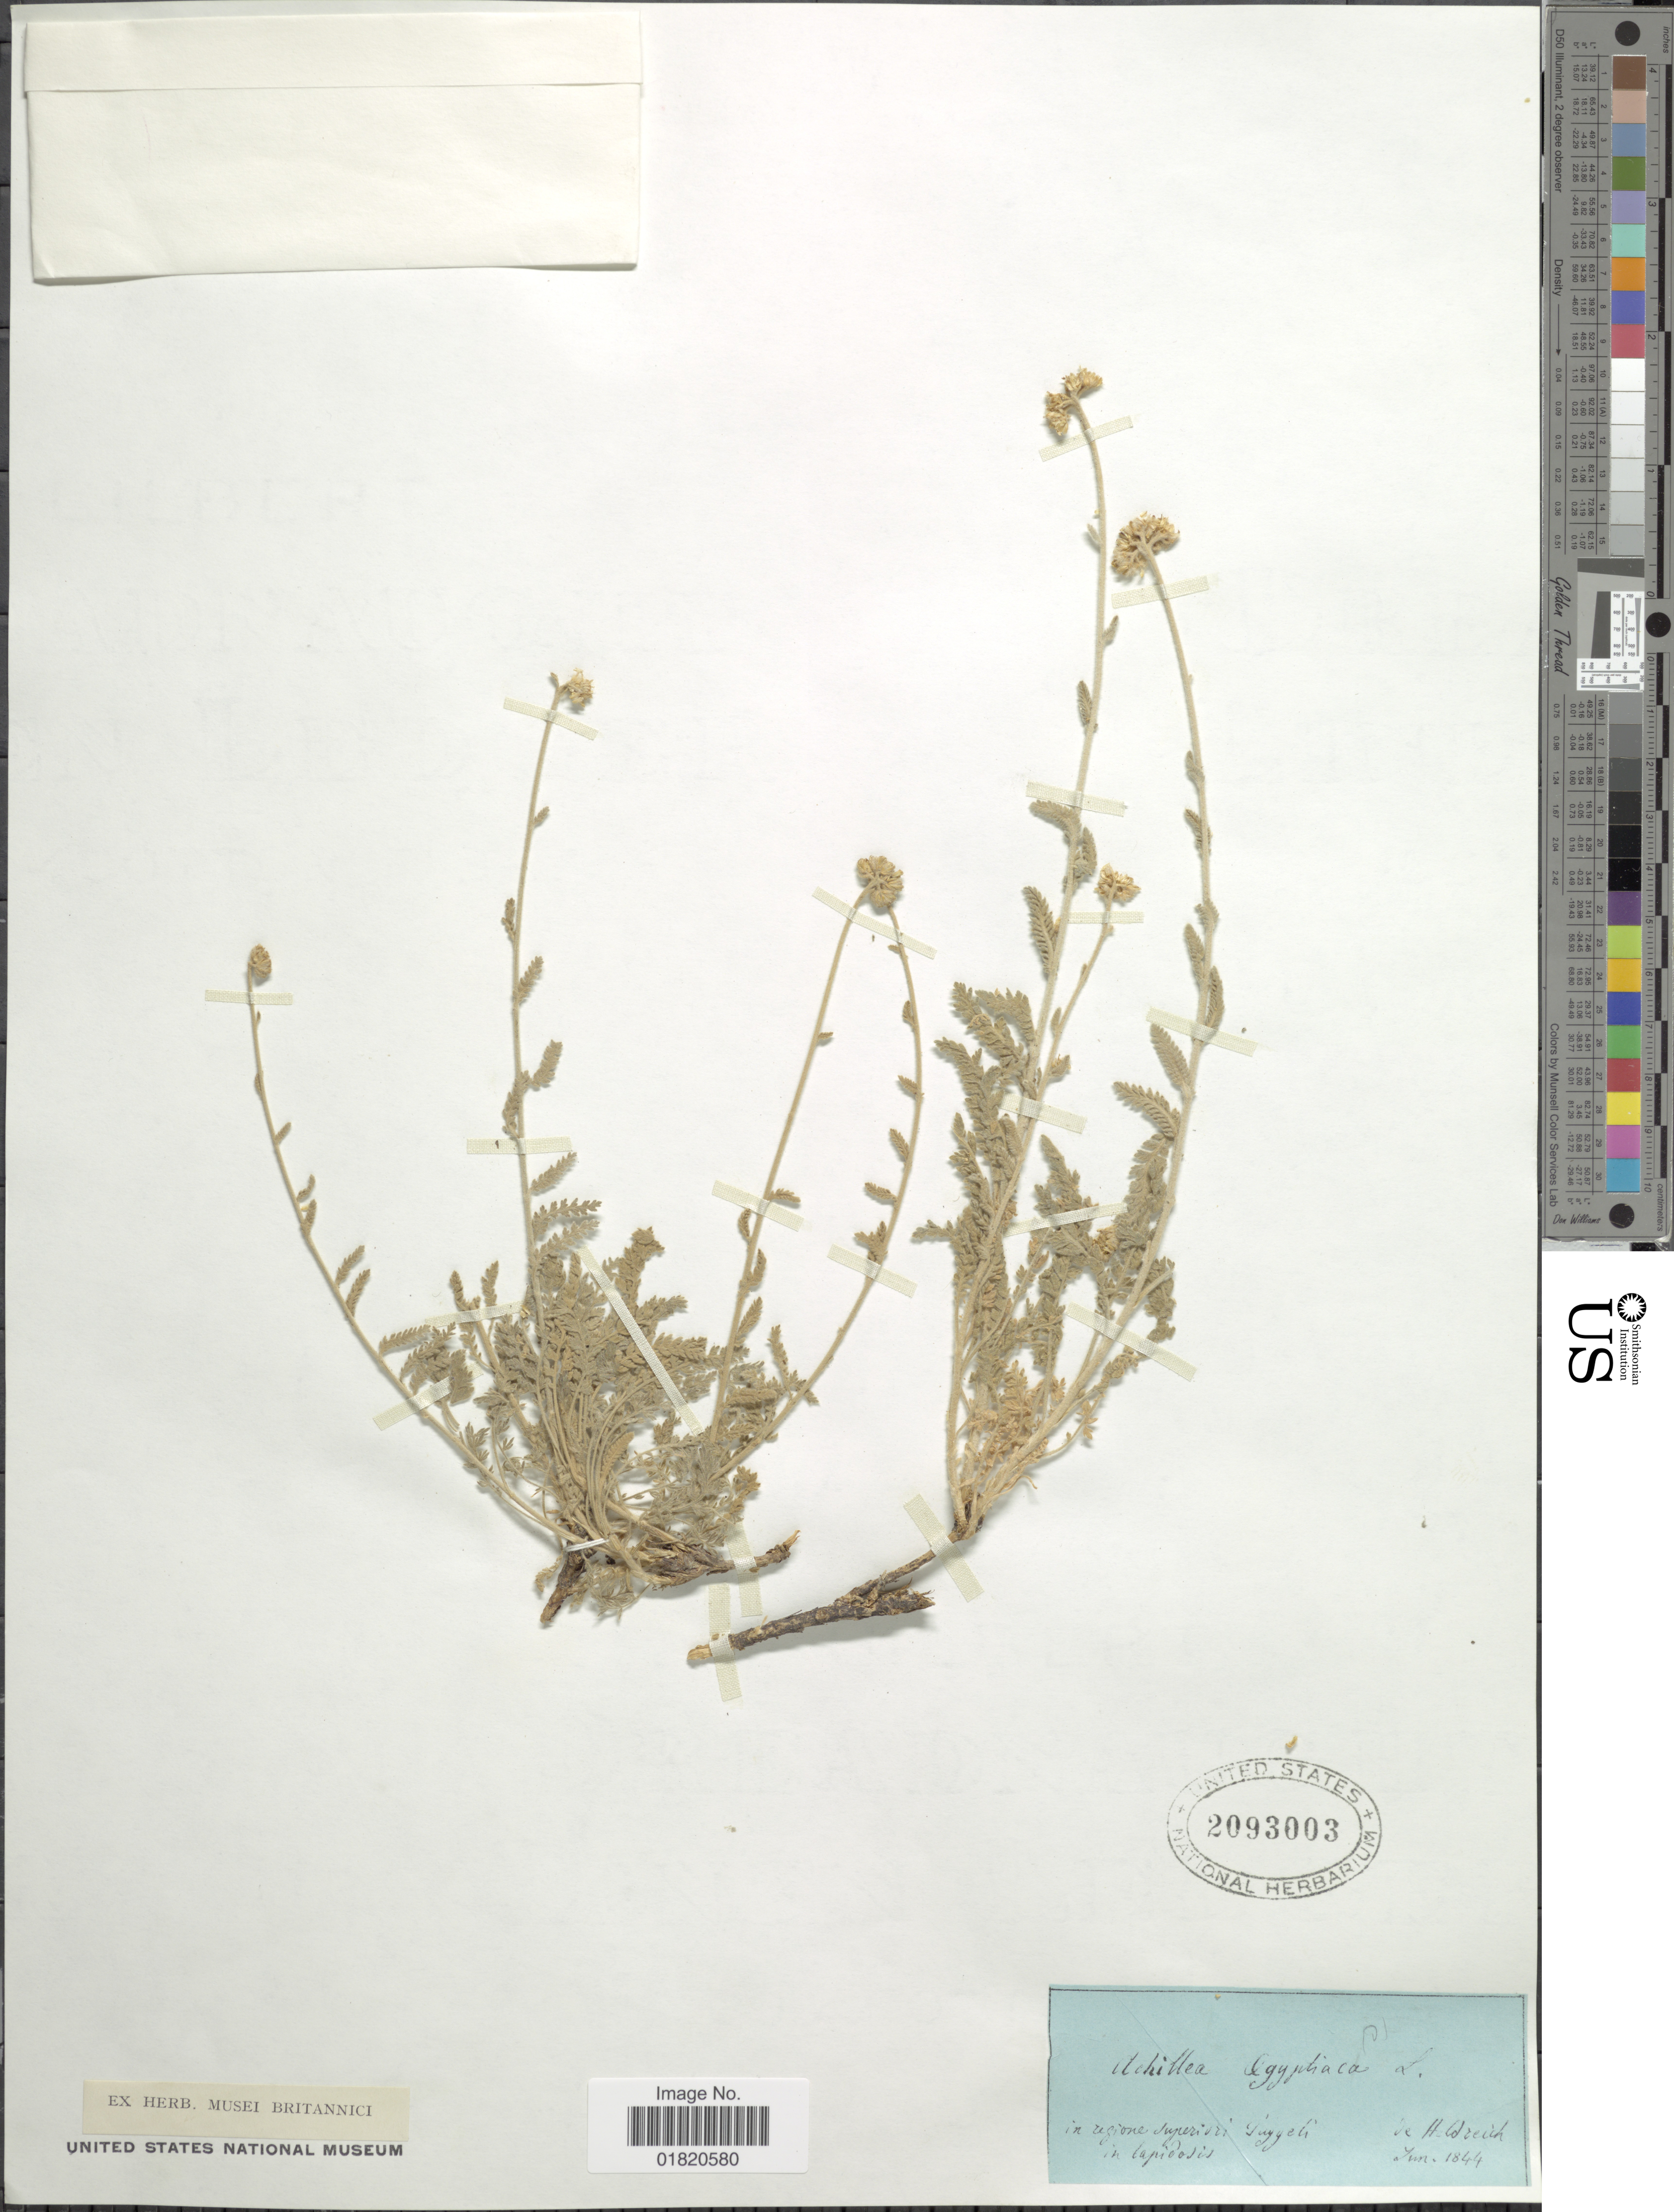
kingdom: Plantae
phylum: Tracheophyta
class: Magnoliopsida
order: Asterales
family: Asteraceae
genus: Achillea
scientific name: Achillea aegyptiaca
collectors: -. De Heldreich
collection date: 1844-06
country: Greece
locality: In regione superiori Taygeti in lapidosis.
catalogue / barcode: US 2093003